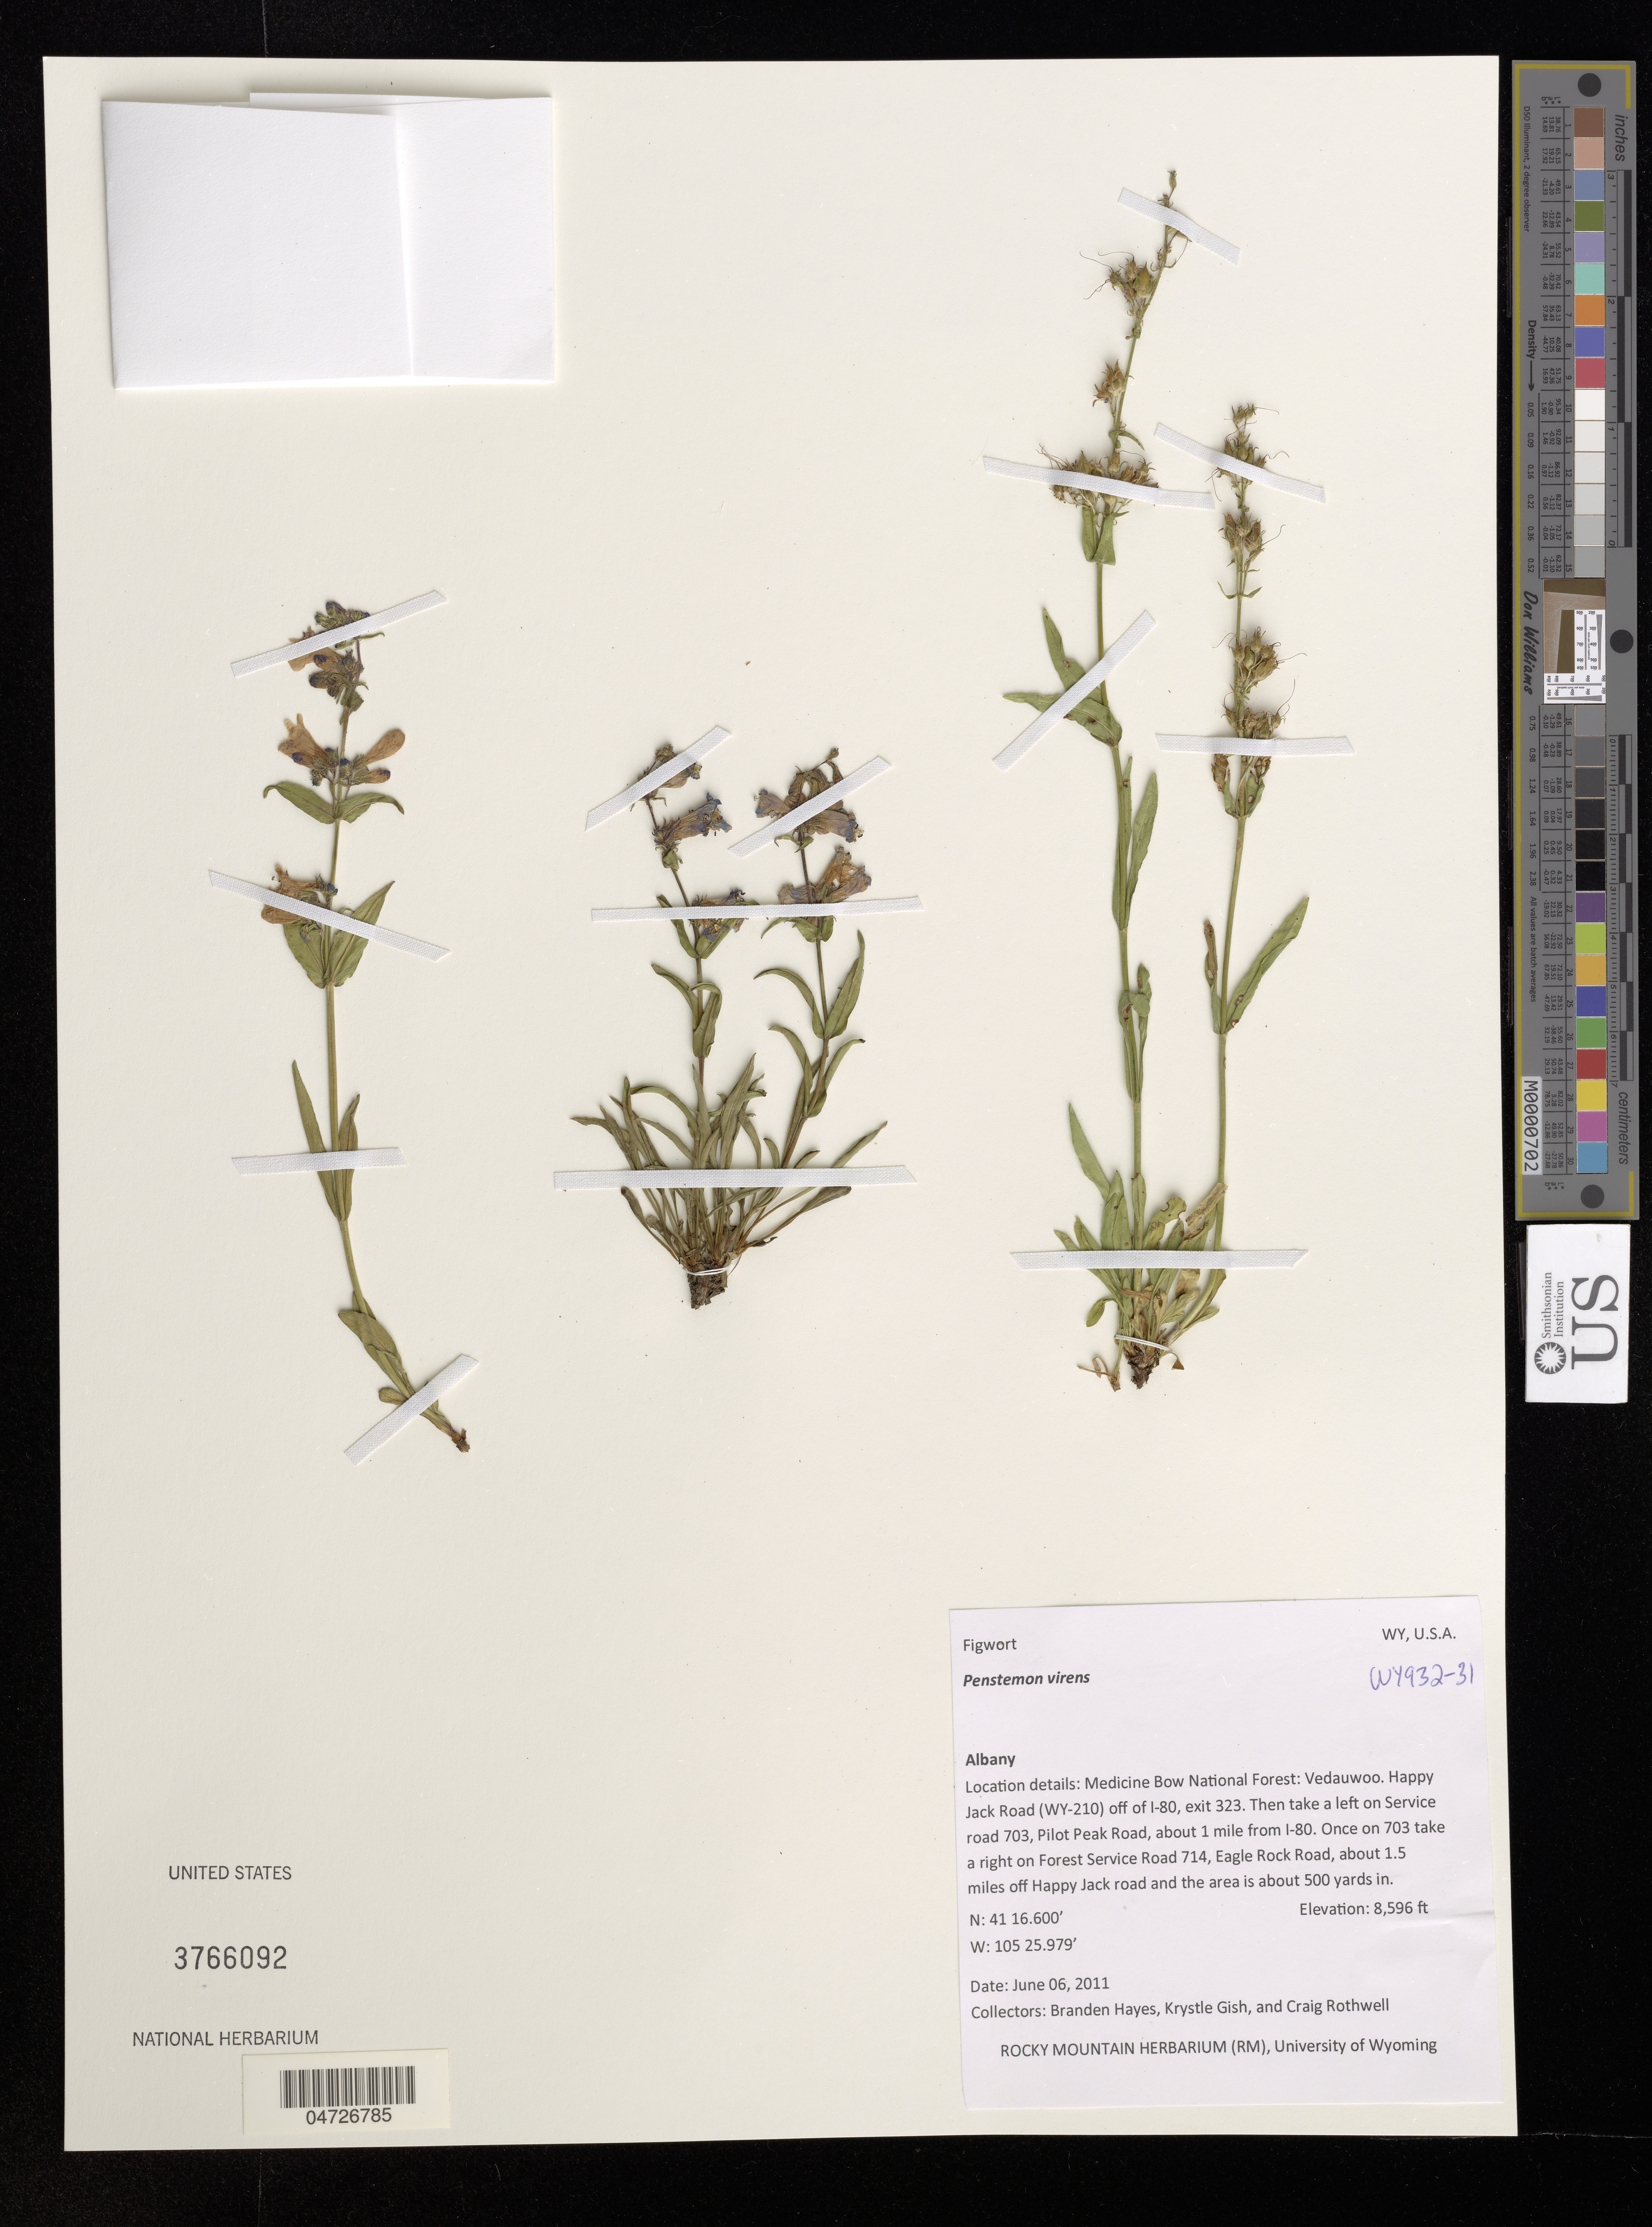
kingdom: Plantae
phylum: Tracheophyta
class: Magnoliopsida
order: Lamiales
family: Plantaginaceae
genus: Penstemon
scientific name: Penstemon virens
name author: Pennell ex Rydb.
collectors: B. Hayes, K. Gish & C. Rothwell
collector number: WY932-31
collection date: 2011-06-06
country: United States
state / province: Wyoming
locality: Albany. Medicine Bow National Forest: Vedauwoo. Happy Jack Road (WY-210) off of I-80, exit 323. Then take a left on Service road 703, Pilot Peak Road, about 1 mile from I-80. Once on 703 take a right on Forest Service Road 714, Eagle Rock Road, about 1.5 miles off Happy Jack road and the area is about 500 yards in.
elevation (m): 2620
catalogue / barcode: US 3766092